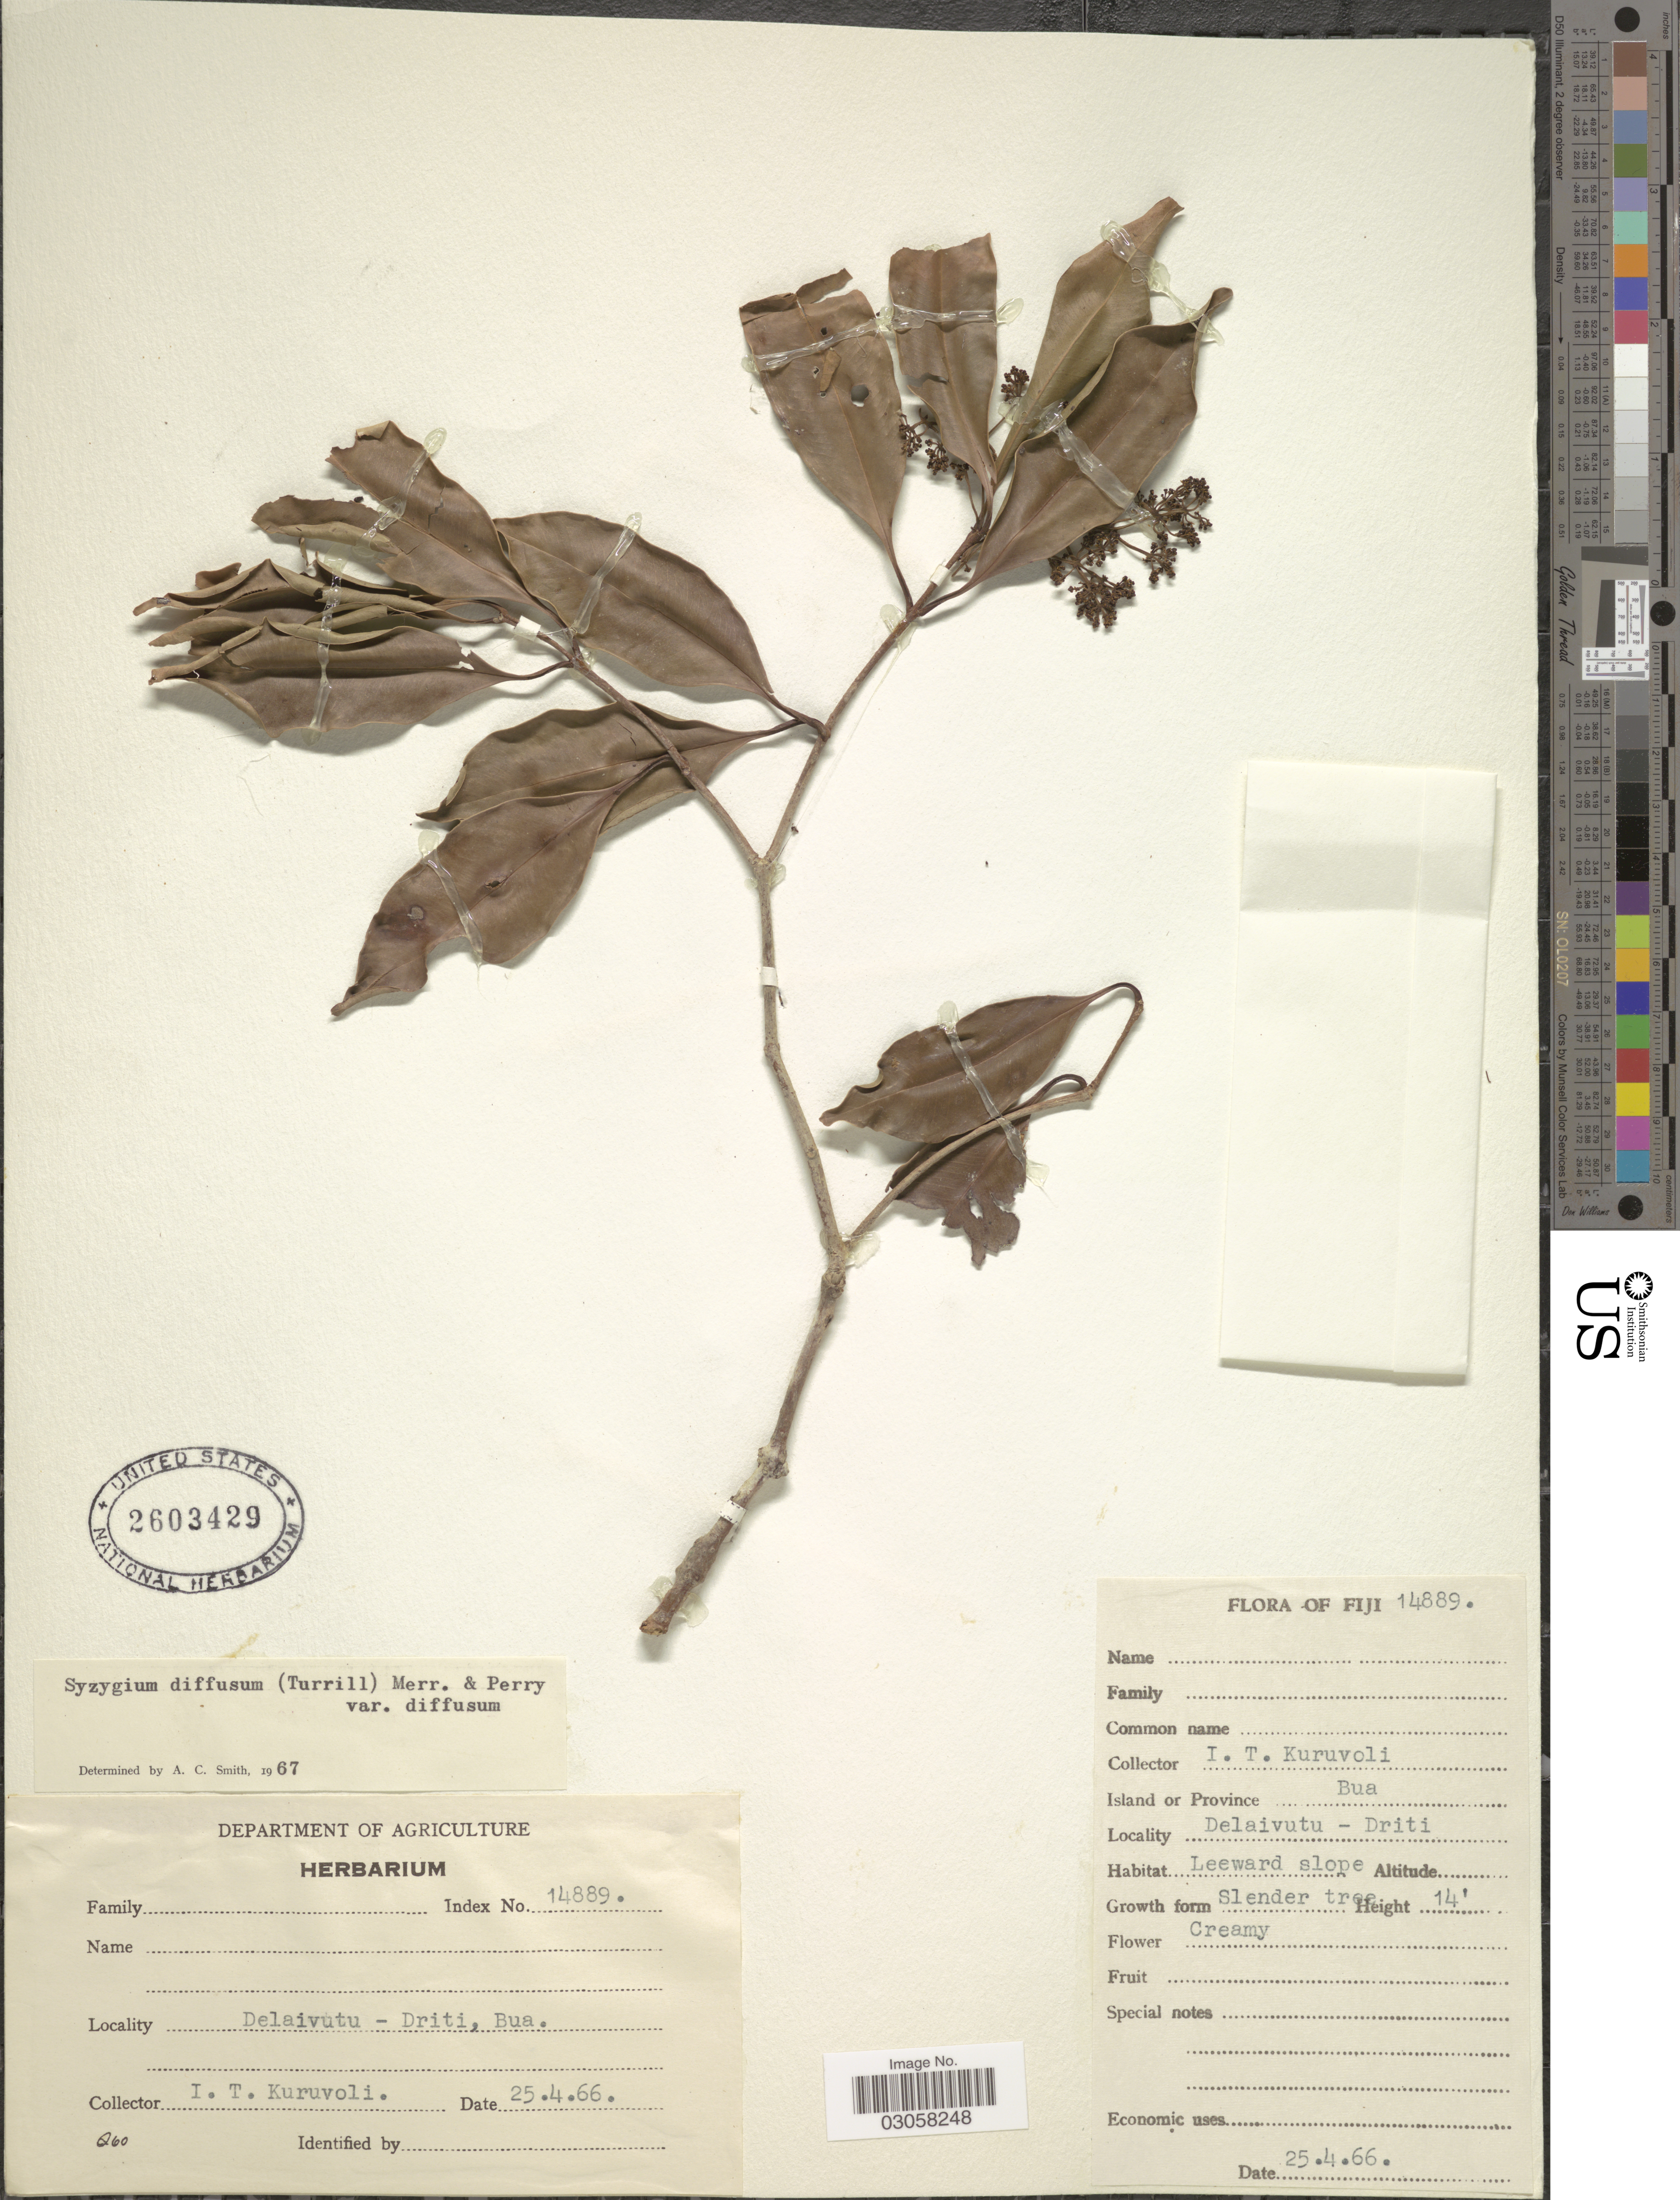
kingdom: Plantae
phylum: Tracheophyta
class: Magnoliopsida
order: Myrtales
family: Myrtaceae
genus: Syzygium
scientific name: Syzygium diffusum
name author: (Turill) Merr. & L.M. Perry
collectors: I. Kuruvoli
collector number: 14889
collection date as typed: Transcribed d/m/y: 25/4/66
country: Fiji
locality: Island or Province Bua. Delaivutu - Driti.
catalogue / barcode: US 2603429